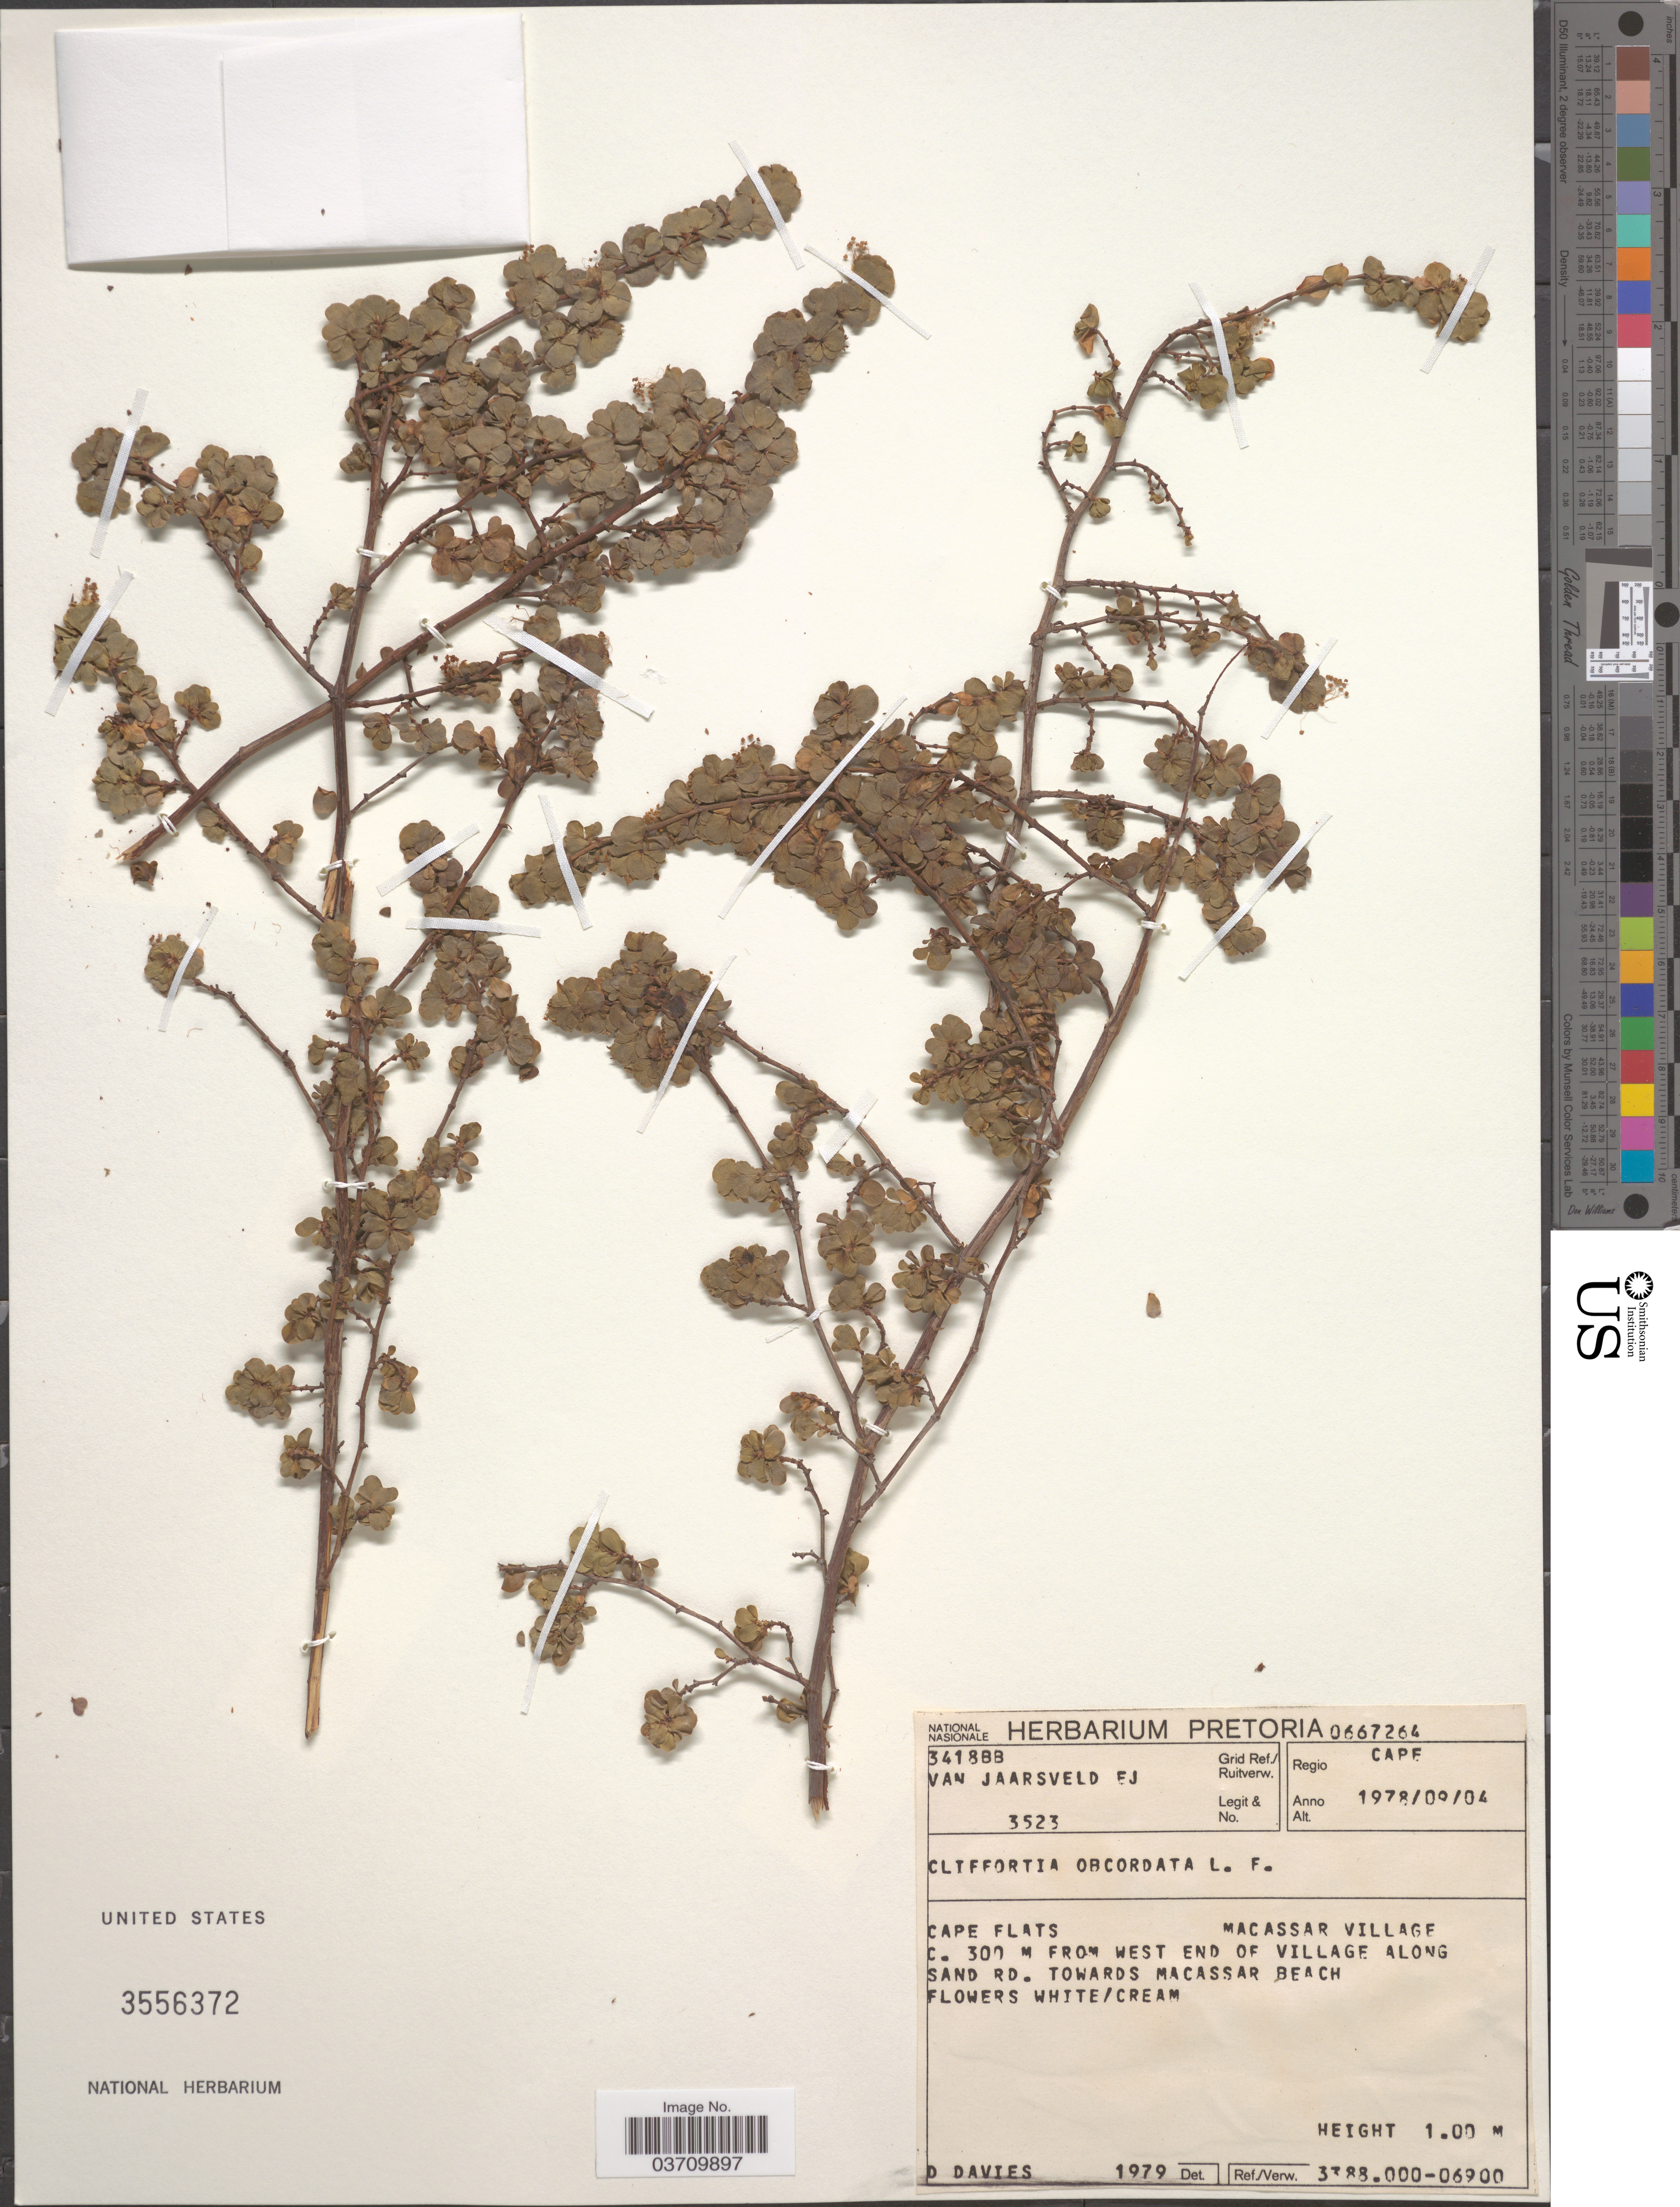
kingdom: Plantae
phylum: Tracheophyta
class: Magnoliopsida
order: Rosales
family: Rosaceae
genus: Cliffortia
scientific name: Cliffortia obcordata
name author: L. f.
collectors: E. van Jaarsveld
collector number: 3523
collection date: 1978-09-04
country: South Africa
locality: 3418BB Grid Ref./ Ruitverw. Regio Cape. Cape Flats. Macassar Village c. 300 m from west end of village along sand rd. towards Macassar Beach.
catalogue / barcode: US 3556372